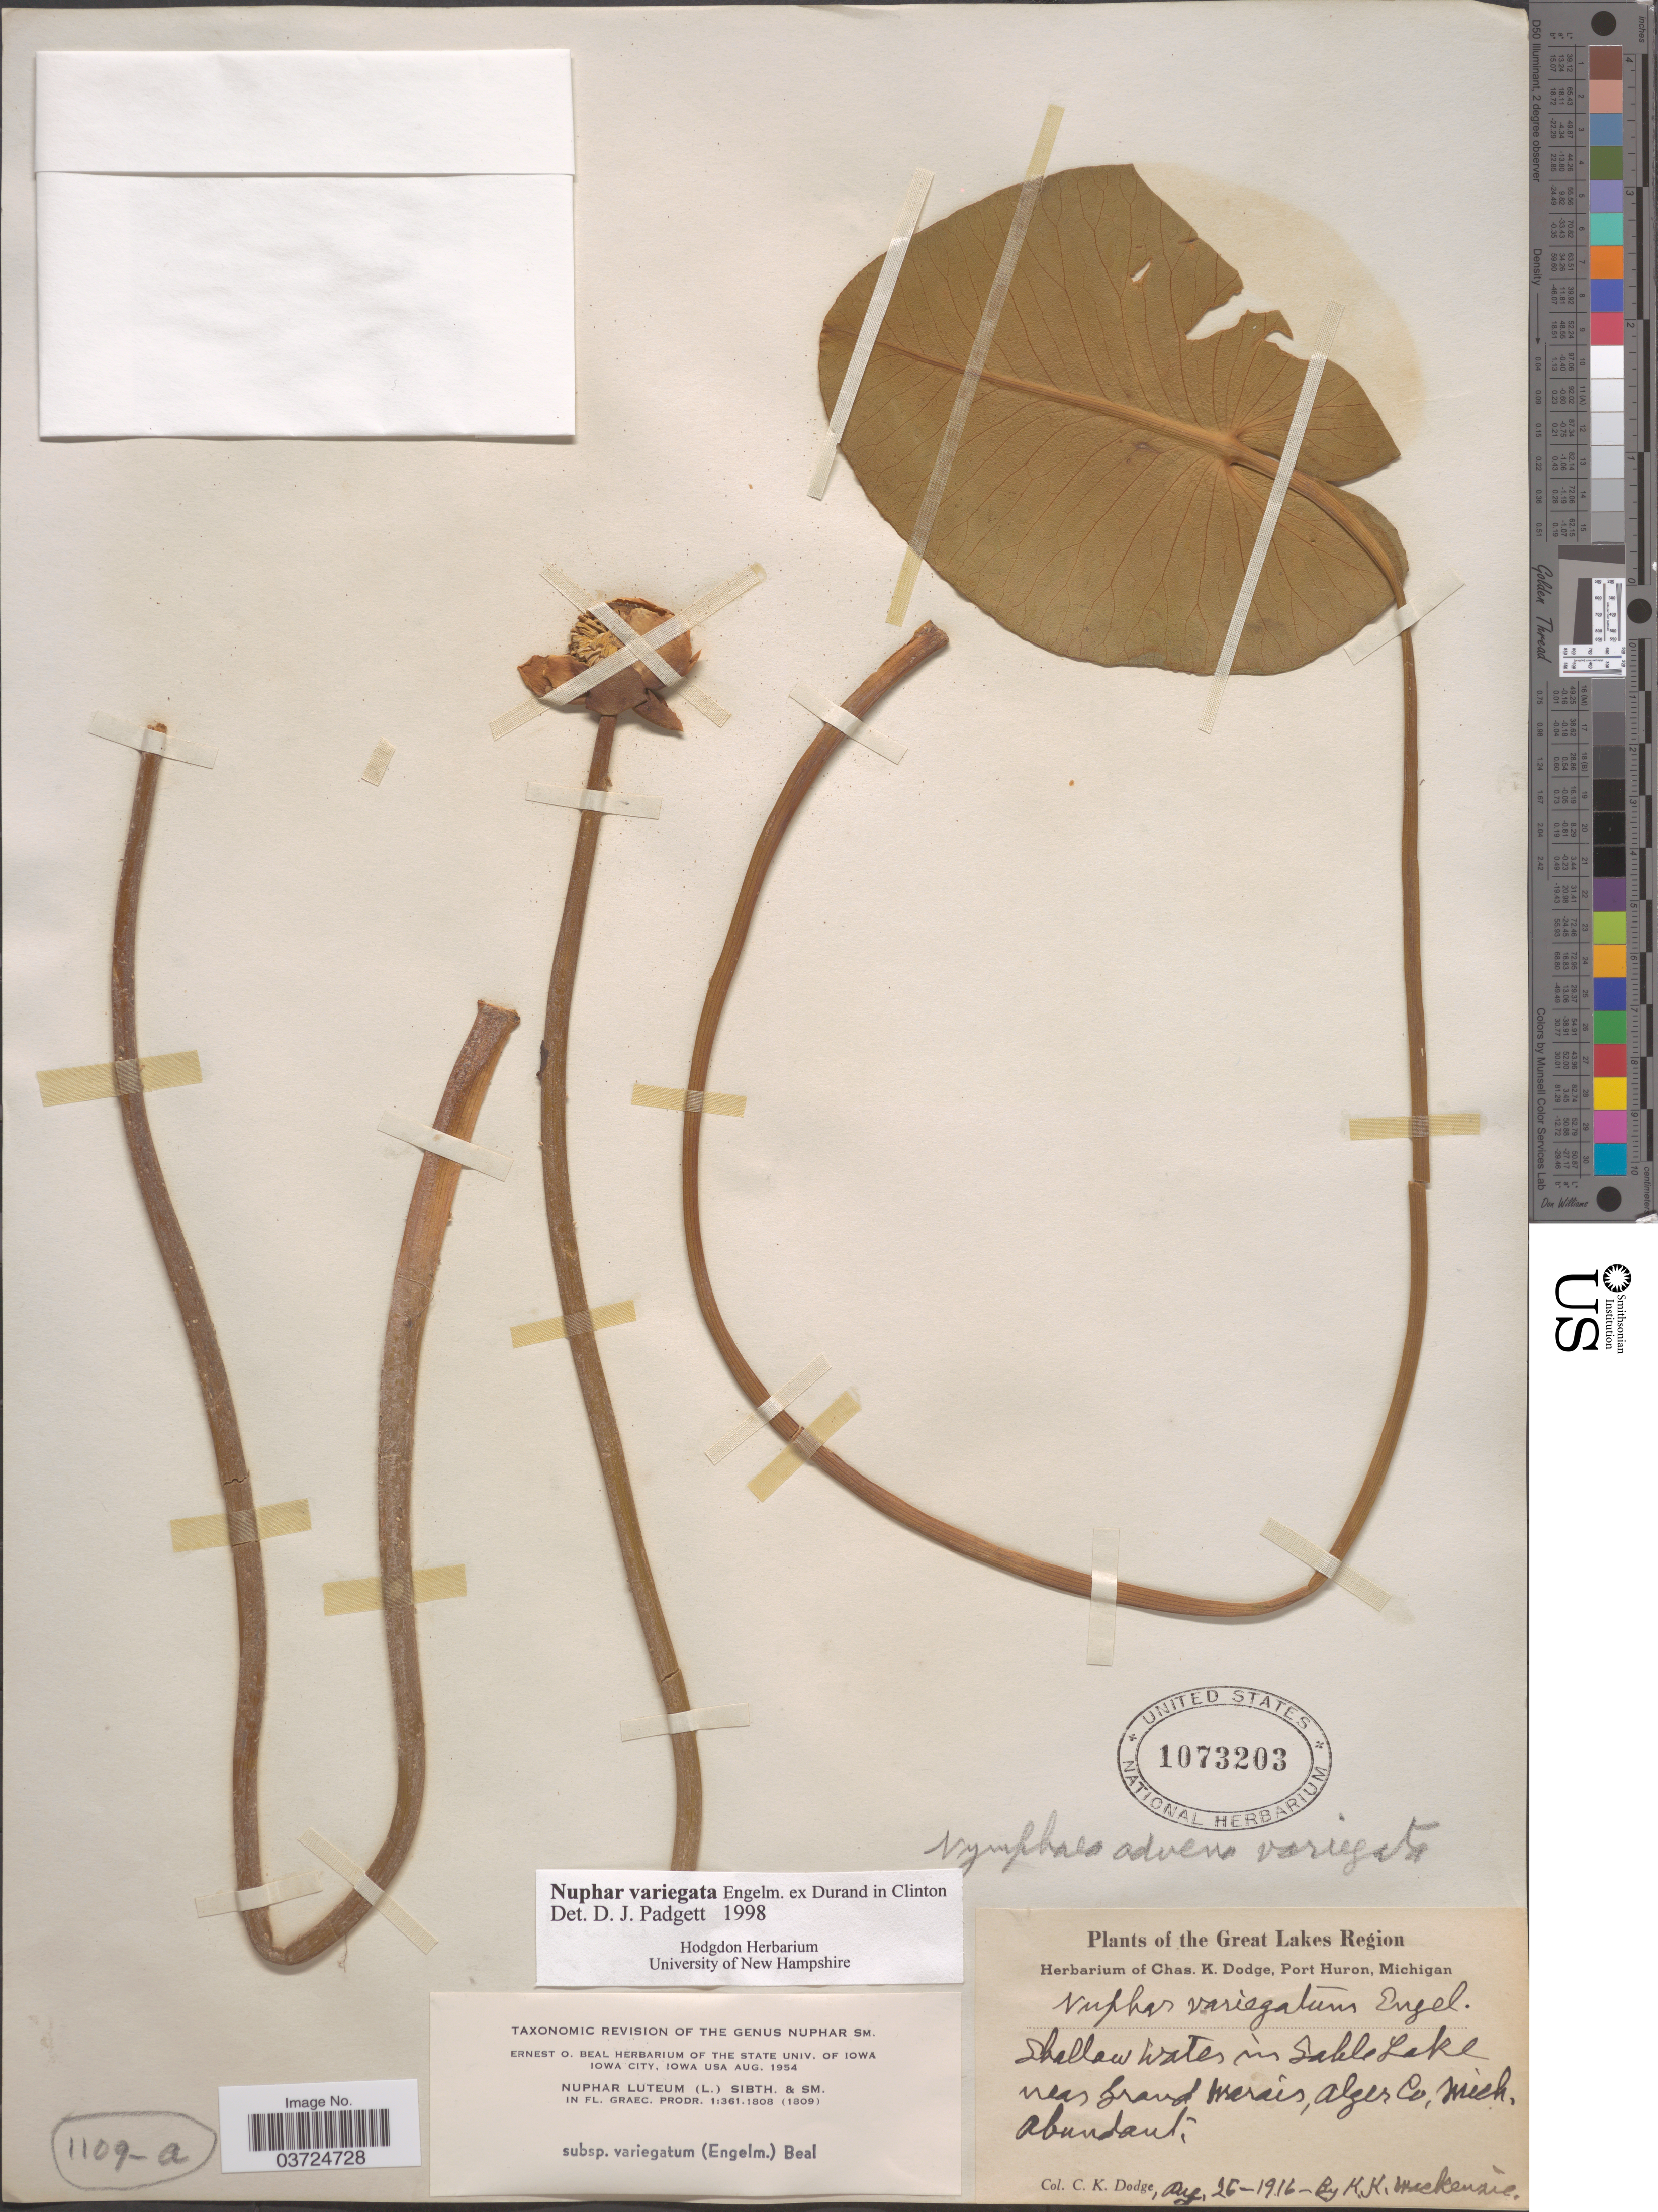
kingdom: Plantae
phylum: Tracheophyta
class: Magnoliopsida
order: Nymphaeales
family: Nymphaeaceae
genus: Nuphar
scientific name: Nuphar variegata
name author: Engelm. ex Durand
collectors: C. K. Dodge & K. K. Mackenzie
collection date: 1916-08-25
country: United States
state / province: Michigan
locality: Great Lakes Region. Shallow Water in Sable Lake near Grand Marais, Alger Co.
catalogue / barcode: US 1073203